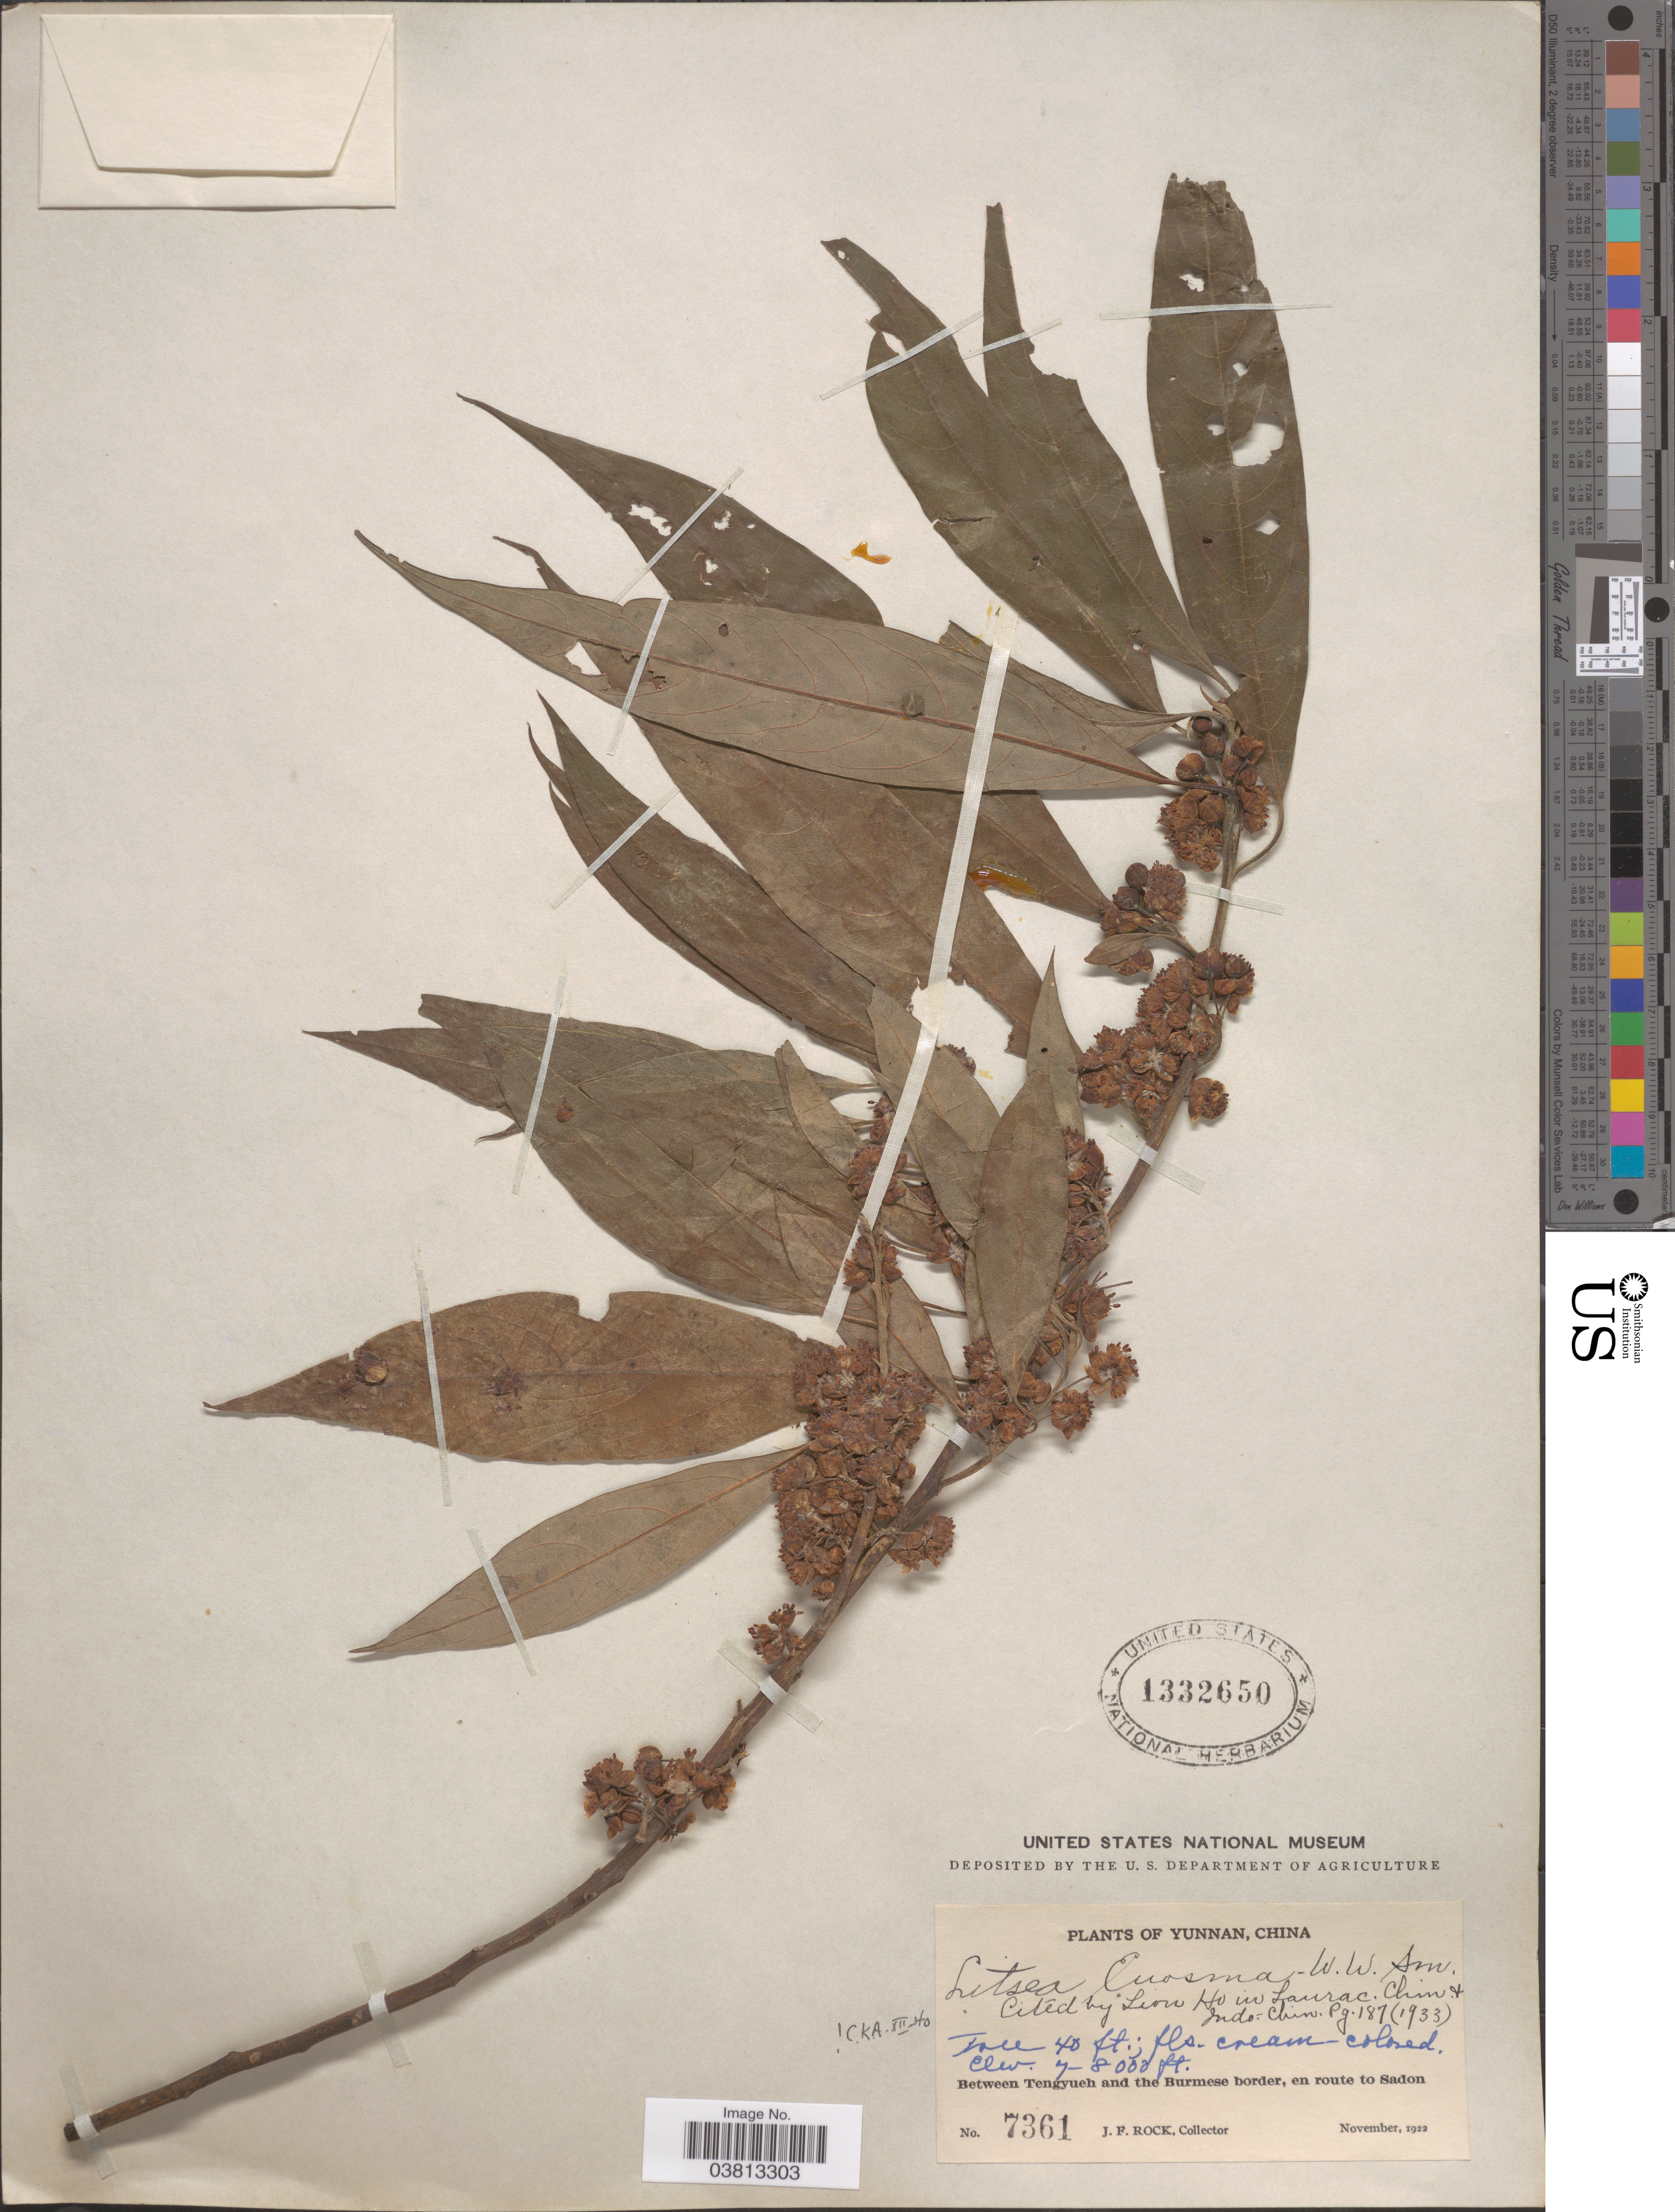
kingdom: Plantae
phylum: Tracheophyta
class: Magnoliopsida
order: Laurales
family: Lauraceae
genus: Litsea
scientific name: Litsea euosma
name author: W.W. Sm.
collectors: J. Rock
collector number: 7361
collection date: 1922-11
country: China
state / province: Yunnan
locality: Between Tengyueh and the Burmese border, en route to Sadon.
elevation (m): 2134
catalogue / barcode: US 1332650